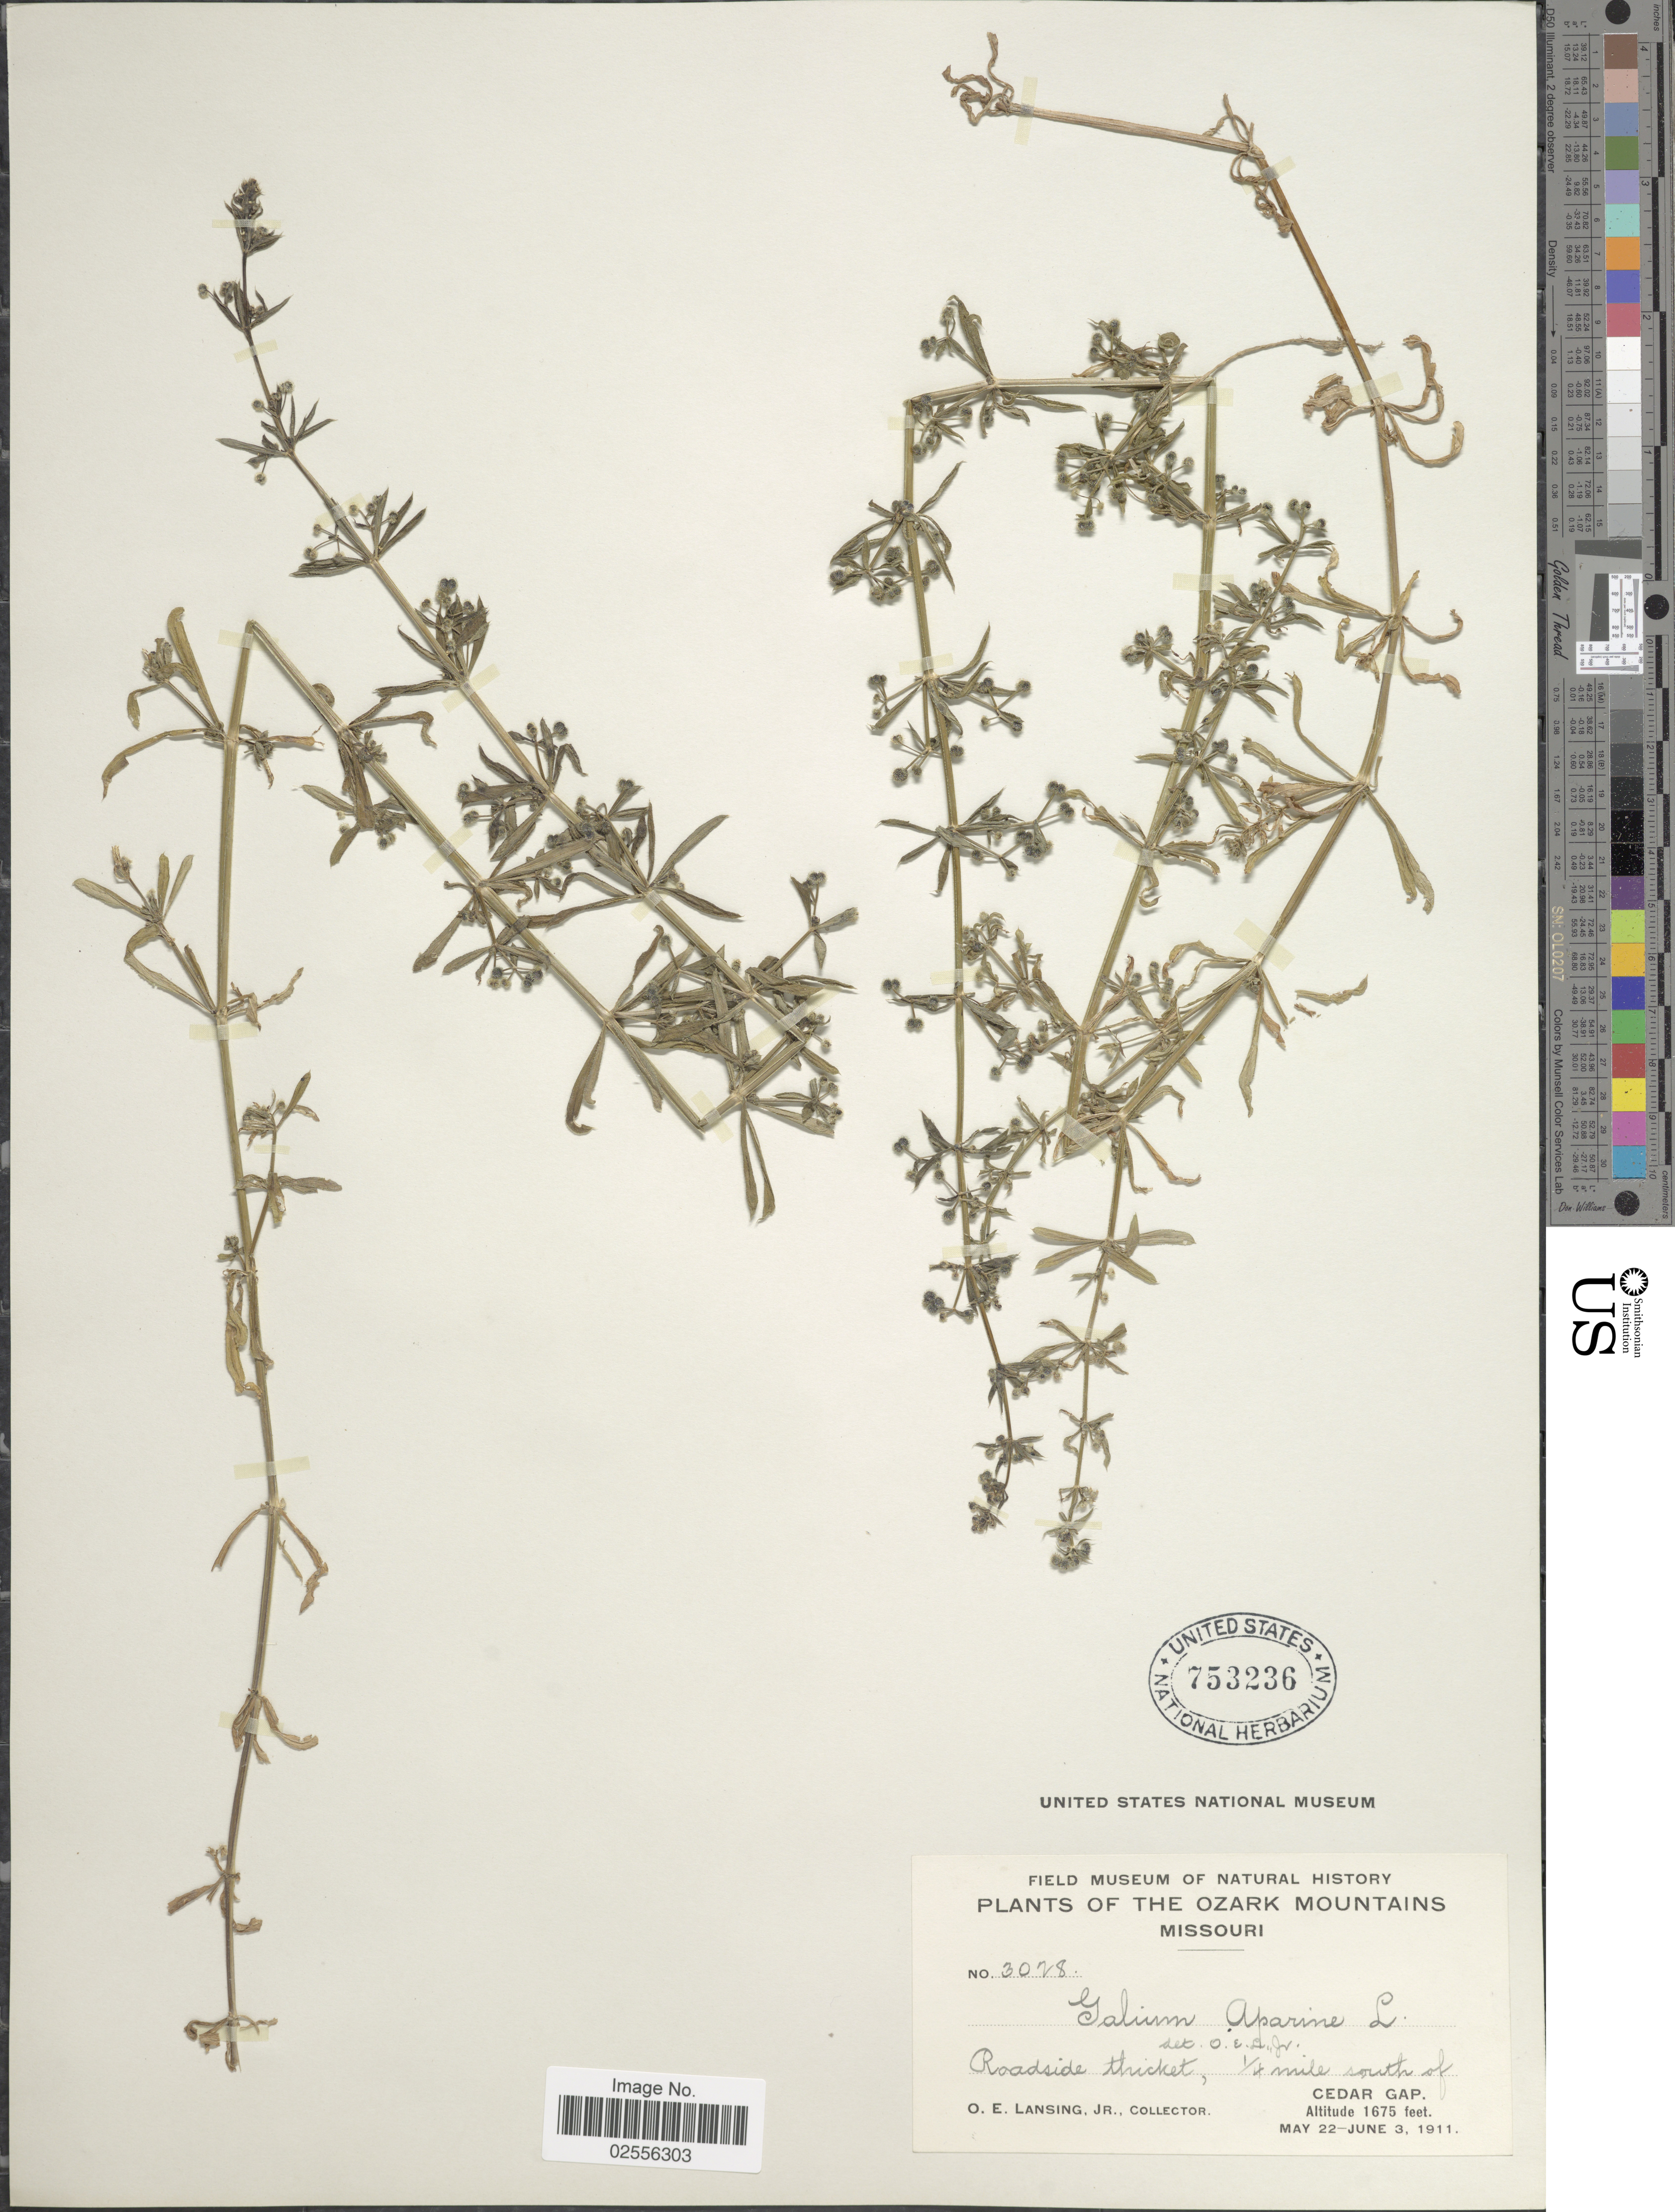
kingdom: Plantae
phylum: Tracheophyta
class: Magnoliopsida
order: Gentianales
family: Rubiaceae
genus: Galium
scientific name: Galium aparine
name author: L.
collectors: O. Lansing Jr.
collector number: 3028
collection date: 1911-05-22/1911-06-03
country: United States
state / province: Missouri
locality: Ozark Mountains. ¼ mile south of Cedar Gap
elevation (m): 511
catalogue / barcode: US 753236